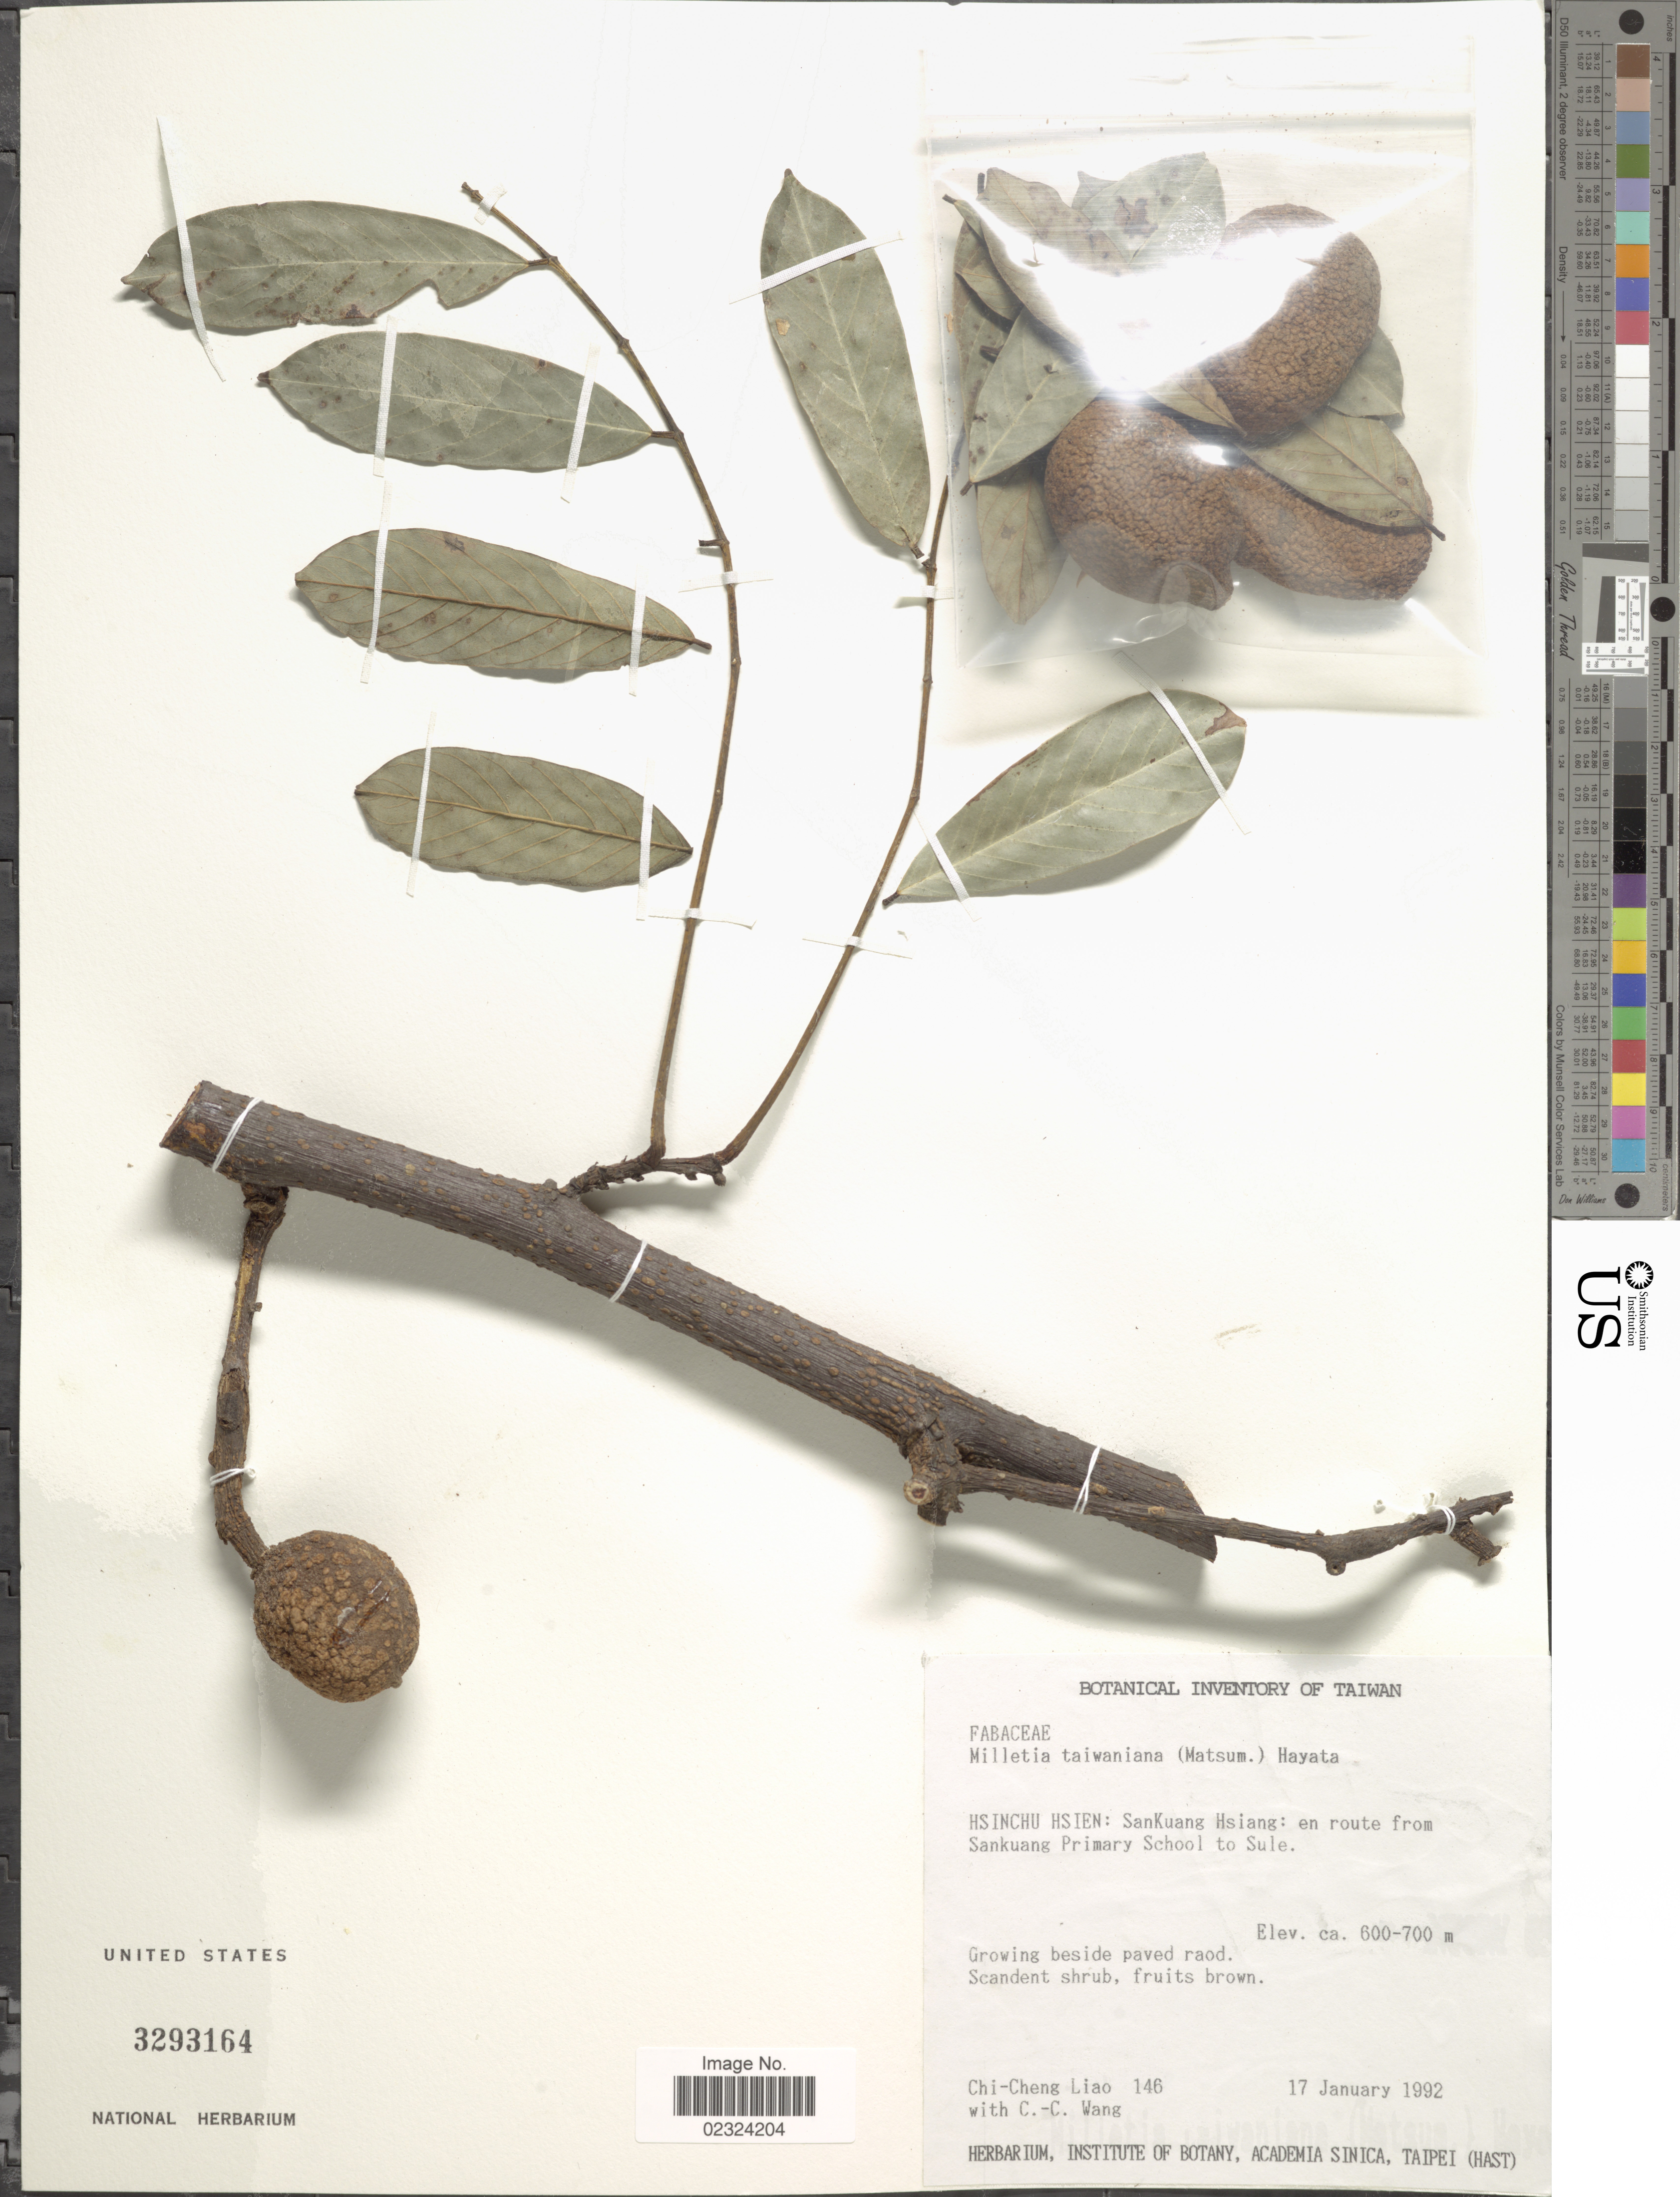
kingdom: Plantae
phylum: Tracheophyta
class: Magnoliopsida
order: Fabales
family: Fabaceae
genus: Millettia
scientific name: Millettia taiwaniana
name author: (Hayata) Hayata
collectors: C. Liao & C. Wang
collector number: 146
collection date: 1992-01-17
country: Taiwan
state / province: Hsinchu City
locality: Hsinchu Hsien: SanKuand Hsiang; en route from SanKuang Primary School to Sule.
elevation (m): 600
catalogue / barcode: US 3293164